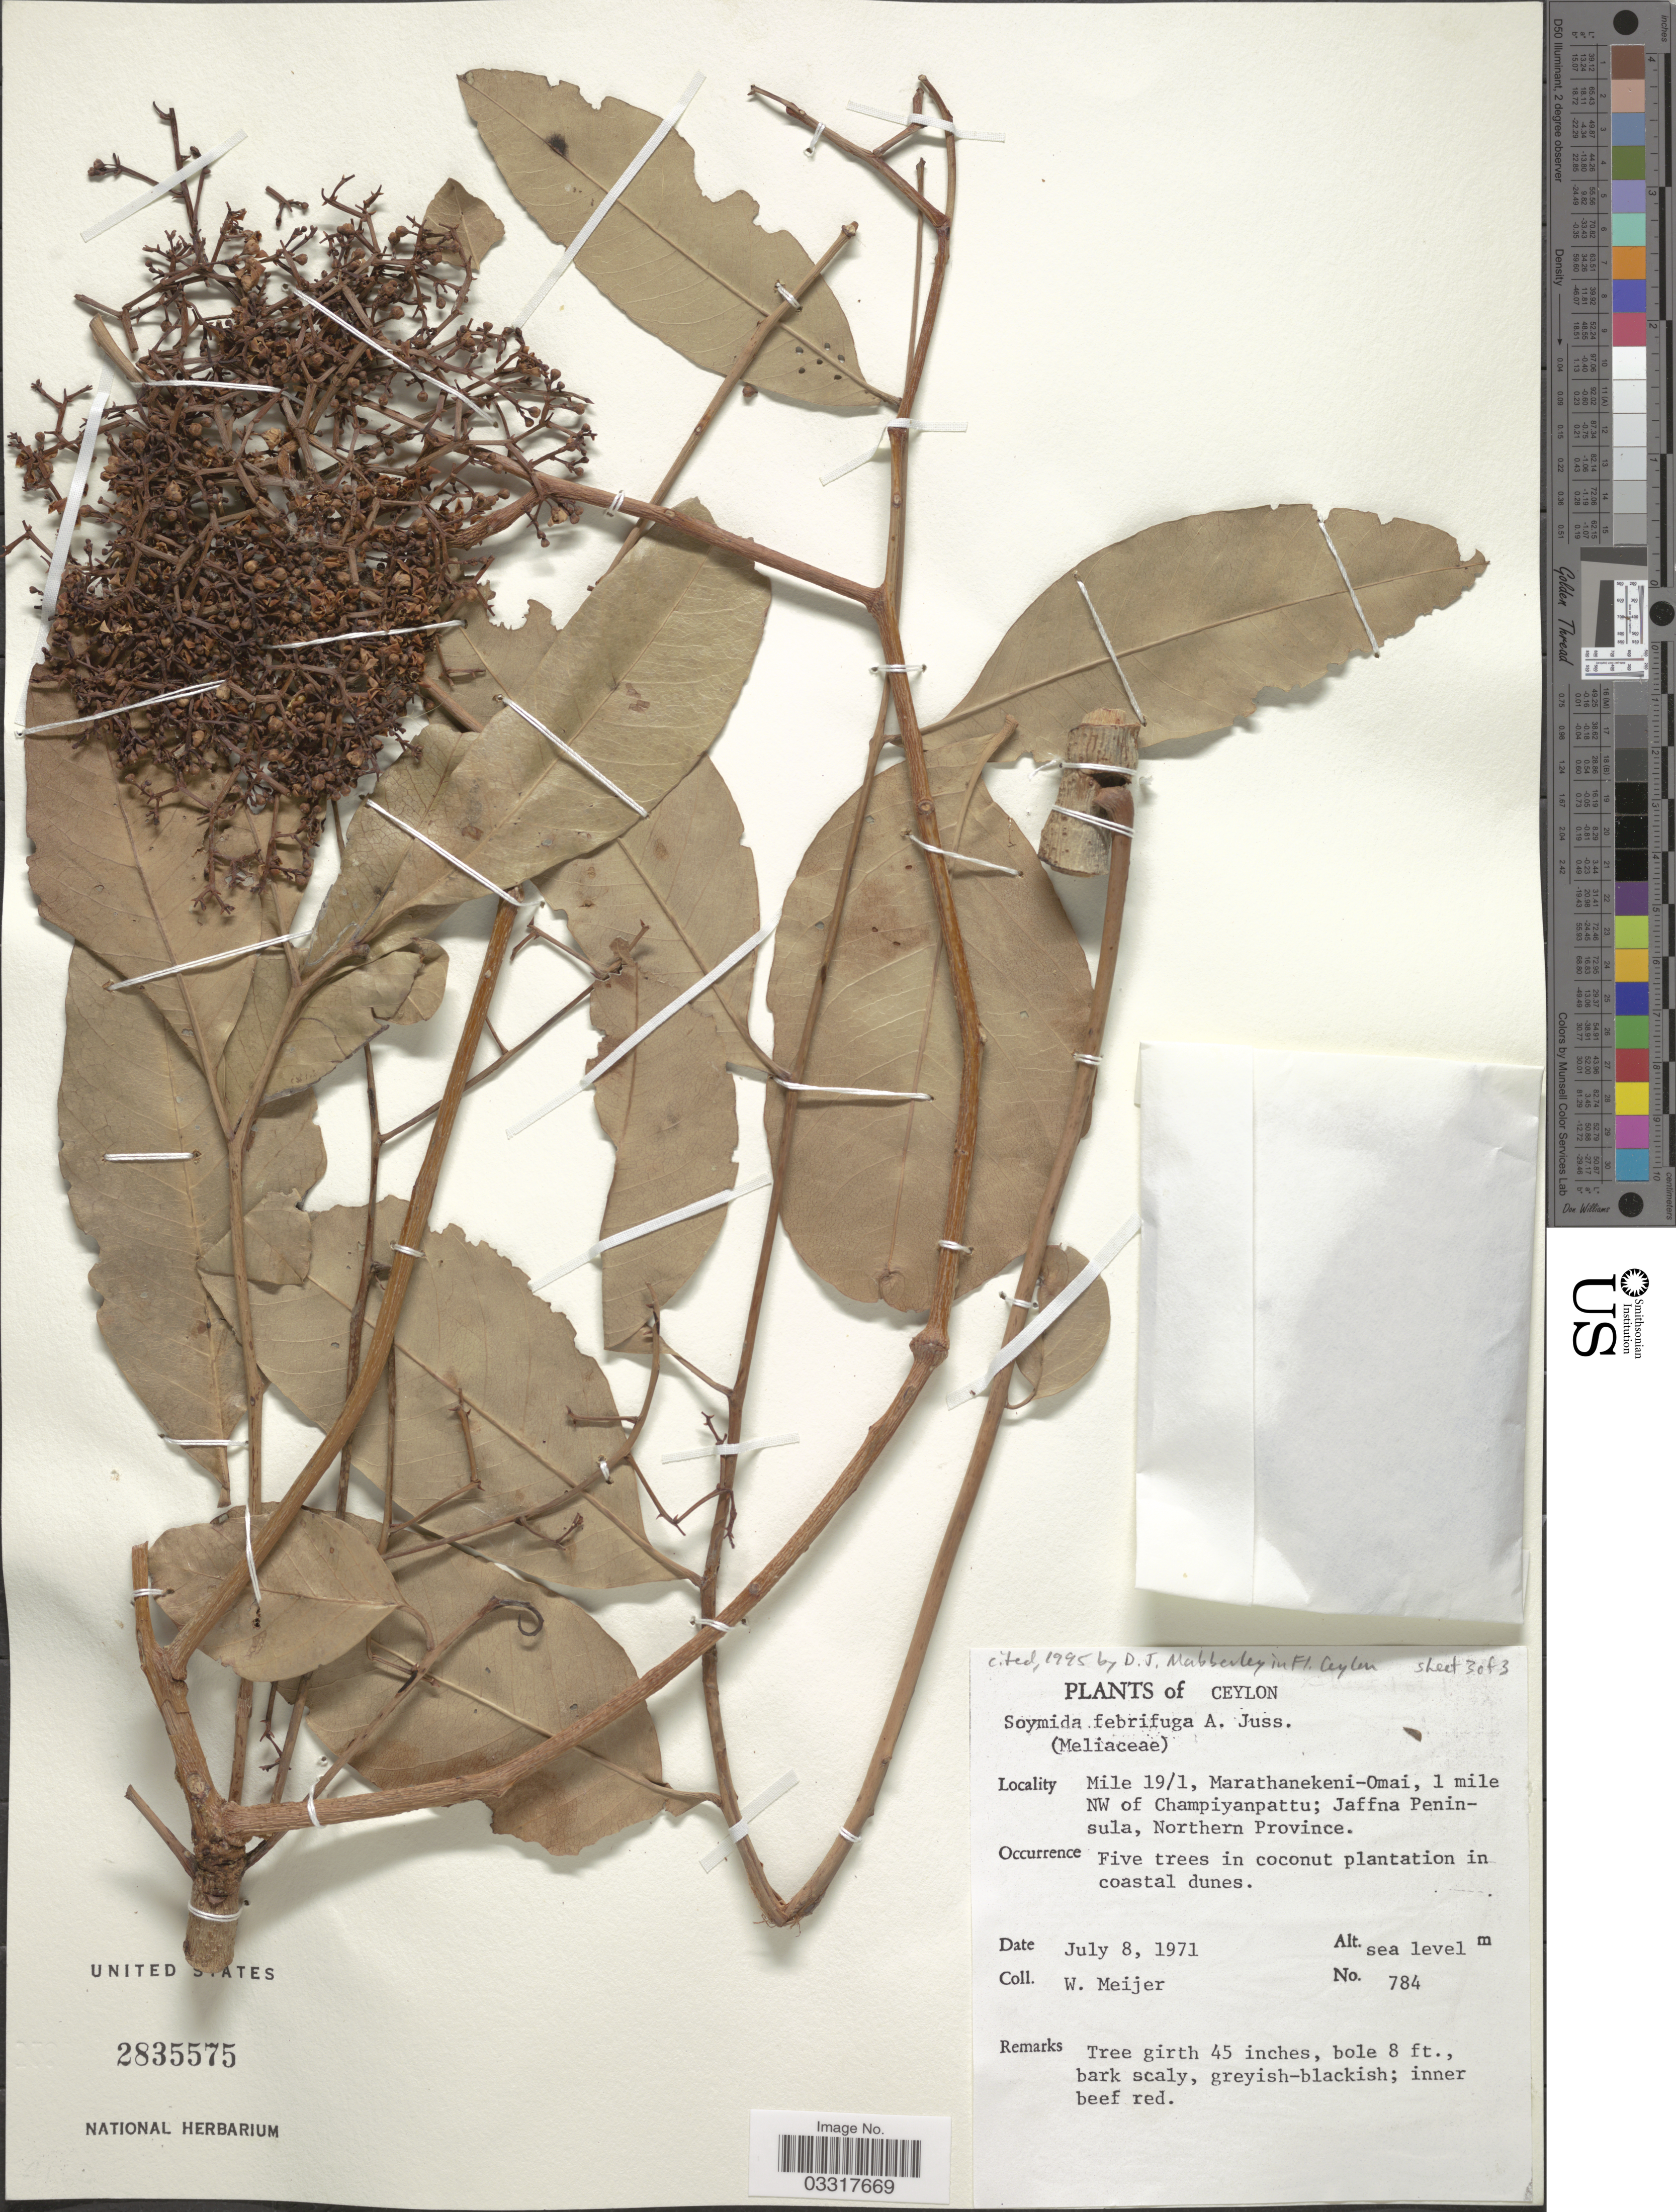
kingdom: Plantae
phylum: Tracheophyta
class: Magnoliopsida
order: Sapindales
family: Meliaceae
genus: Soymida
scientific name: Soymida febrifuga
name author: (Roxb.) A. Juss.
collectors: W. Meijer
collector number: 784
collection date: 1971-07-08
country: Sri Lanka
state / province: Northern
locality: Ceylon, Mile 19/1, Marathanekeni-Omai, 1 mile NW of Champiyanpattu; Jaffna Peninsula.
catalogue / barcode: US 2835575